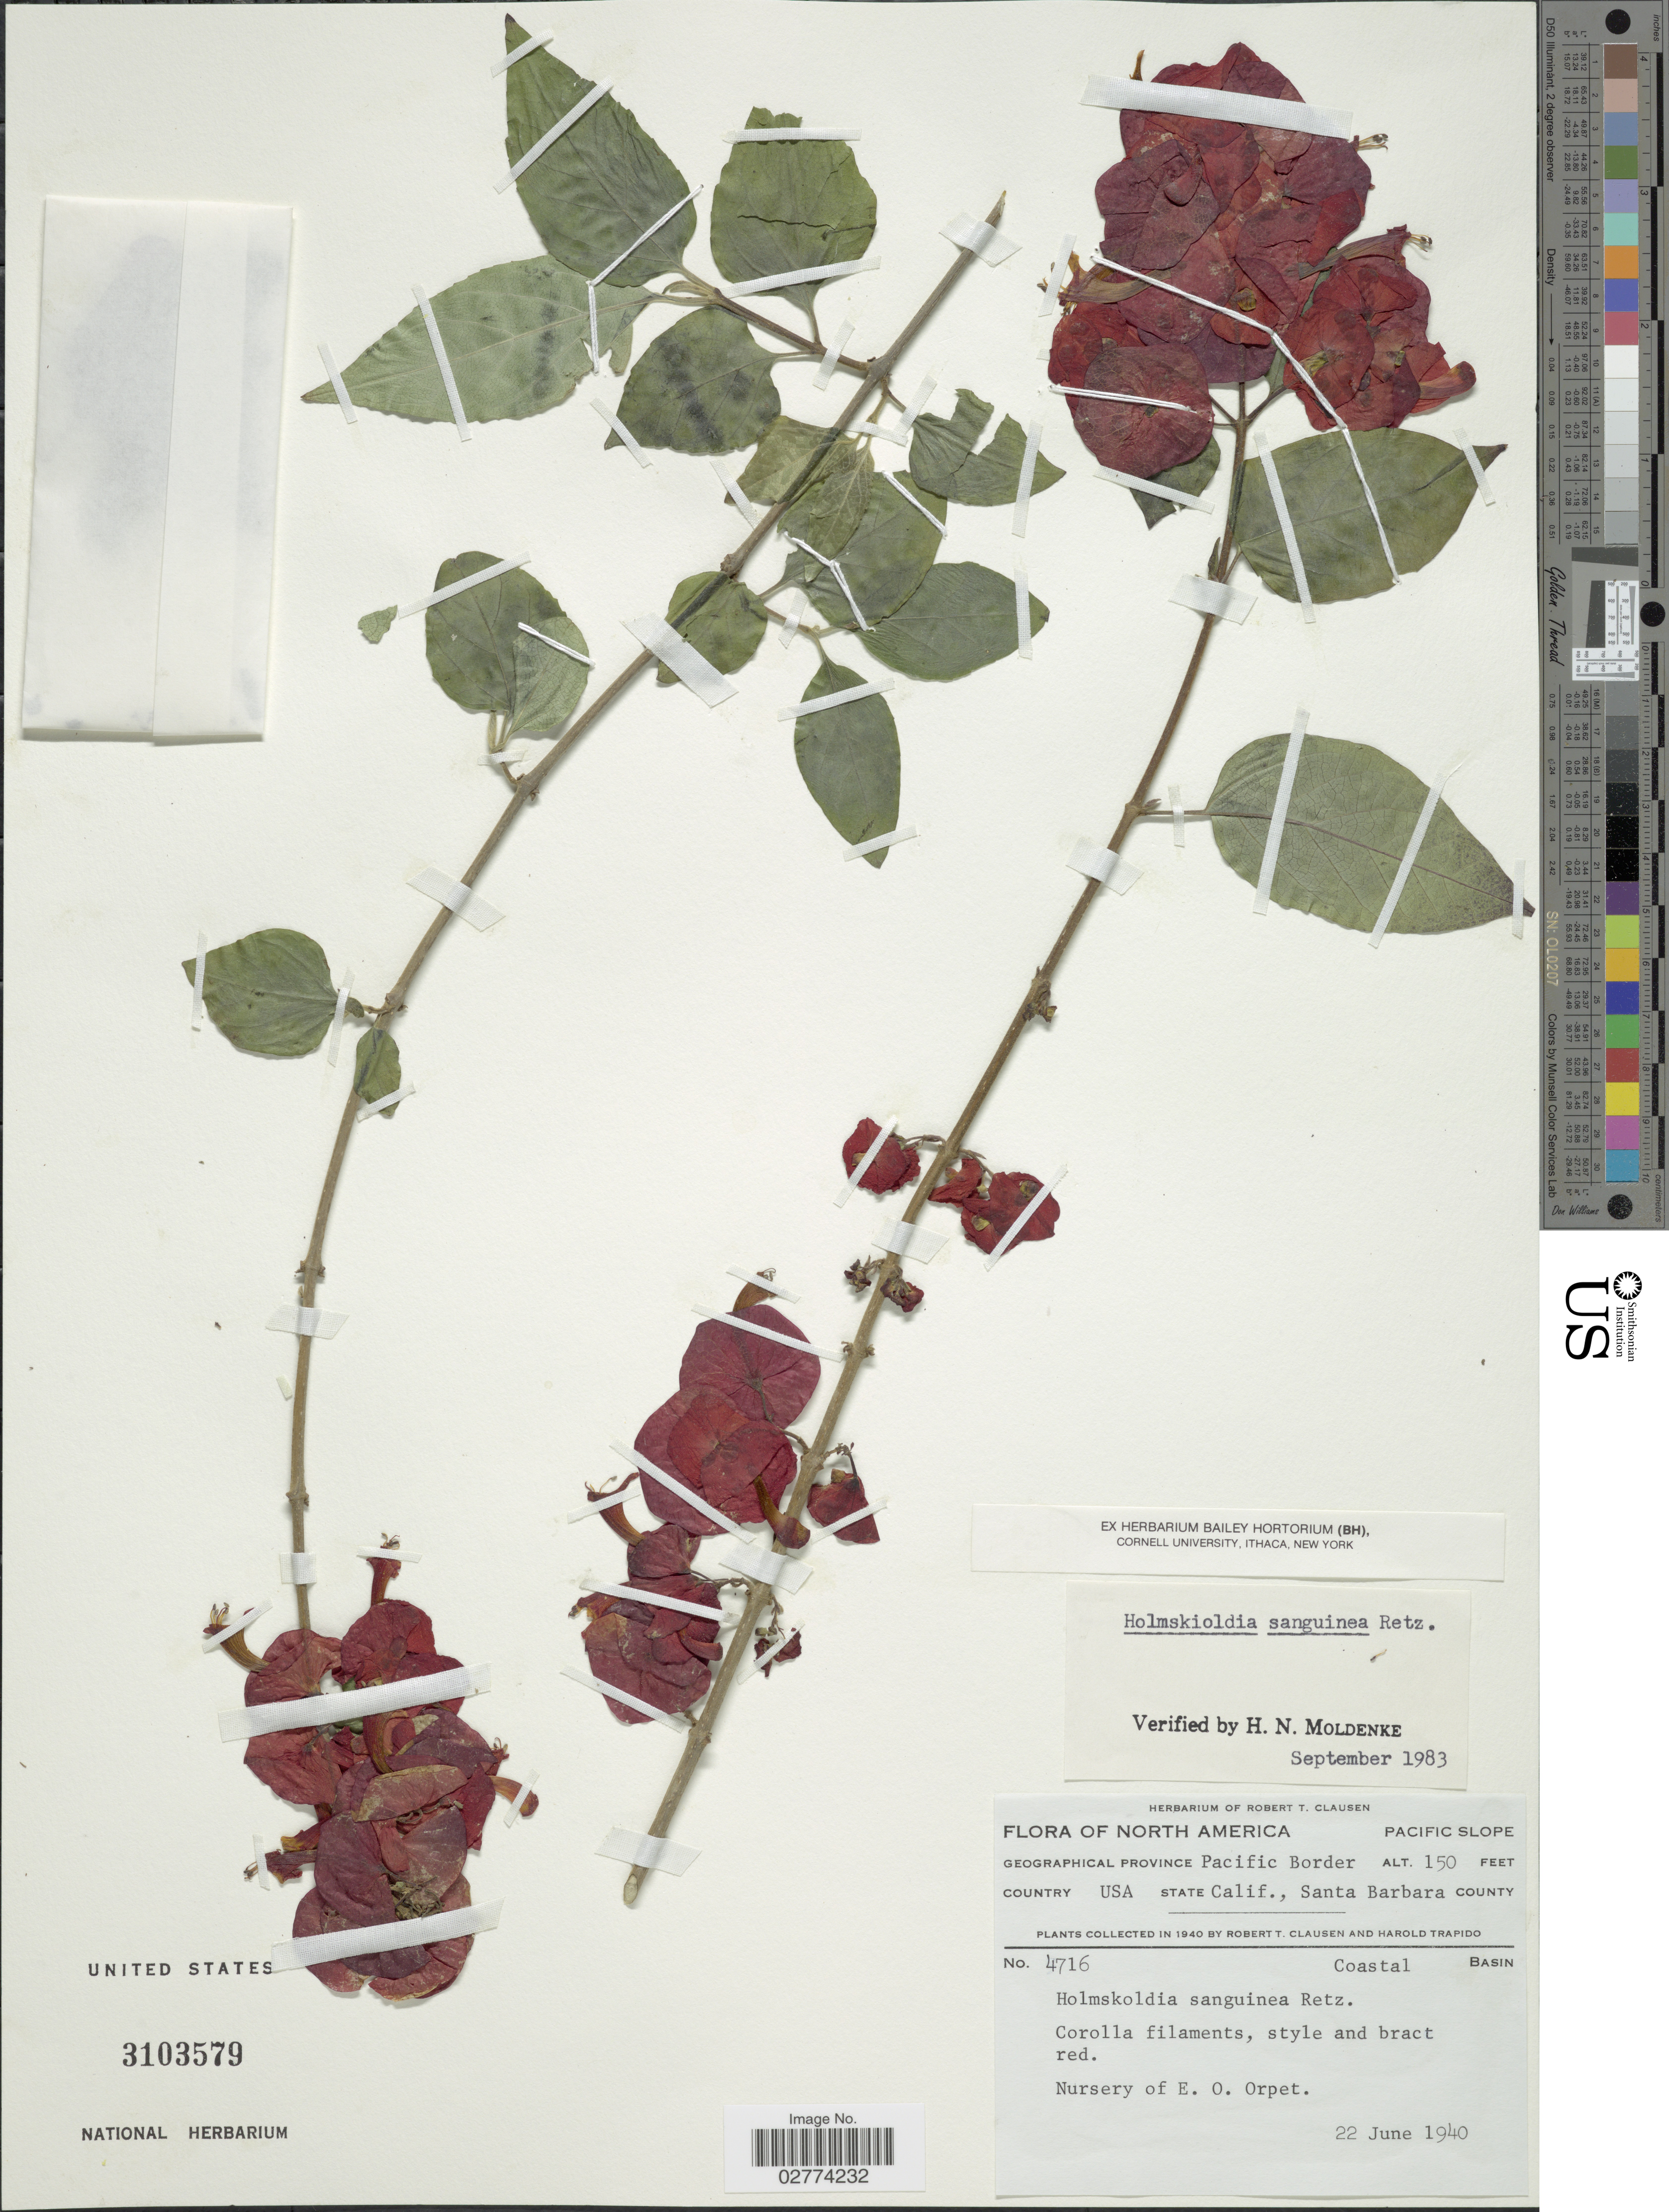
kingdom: Plantae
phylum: Tracheophyta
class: Magnoliopsida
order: Lamiales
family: Lamiaceae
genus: Holmskioldia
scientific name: Holmskioldia sanguinea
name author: Retz.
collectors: R. T. Clausen & H. Trapido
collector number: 4716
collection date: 1940-06-22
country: United States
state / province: California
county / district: Santa Barbara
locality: Pacific slope. Geographical province Pacific Border, Santa Barbara County. Nursery of E. O. Orpet.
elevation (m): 46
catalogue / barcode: US 3103579